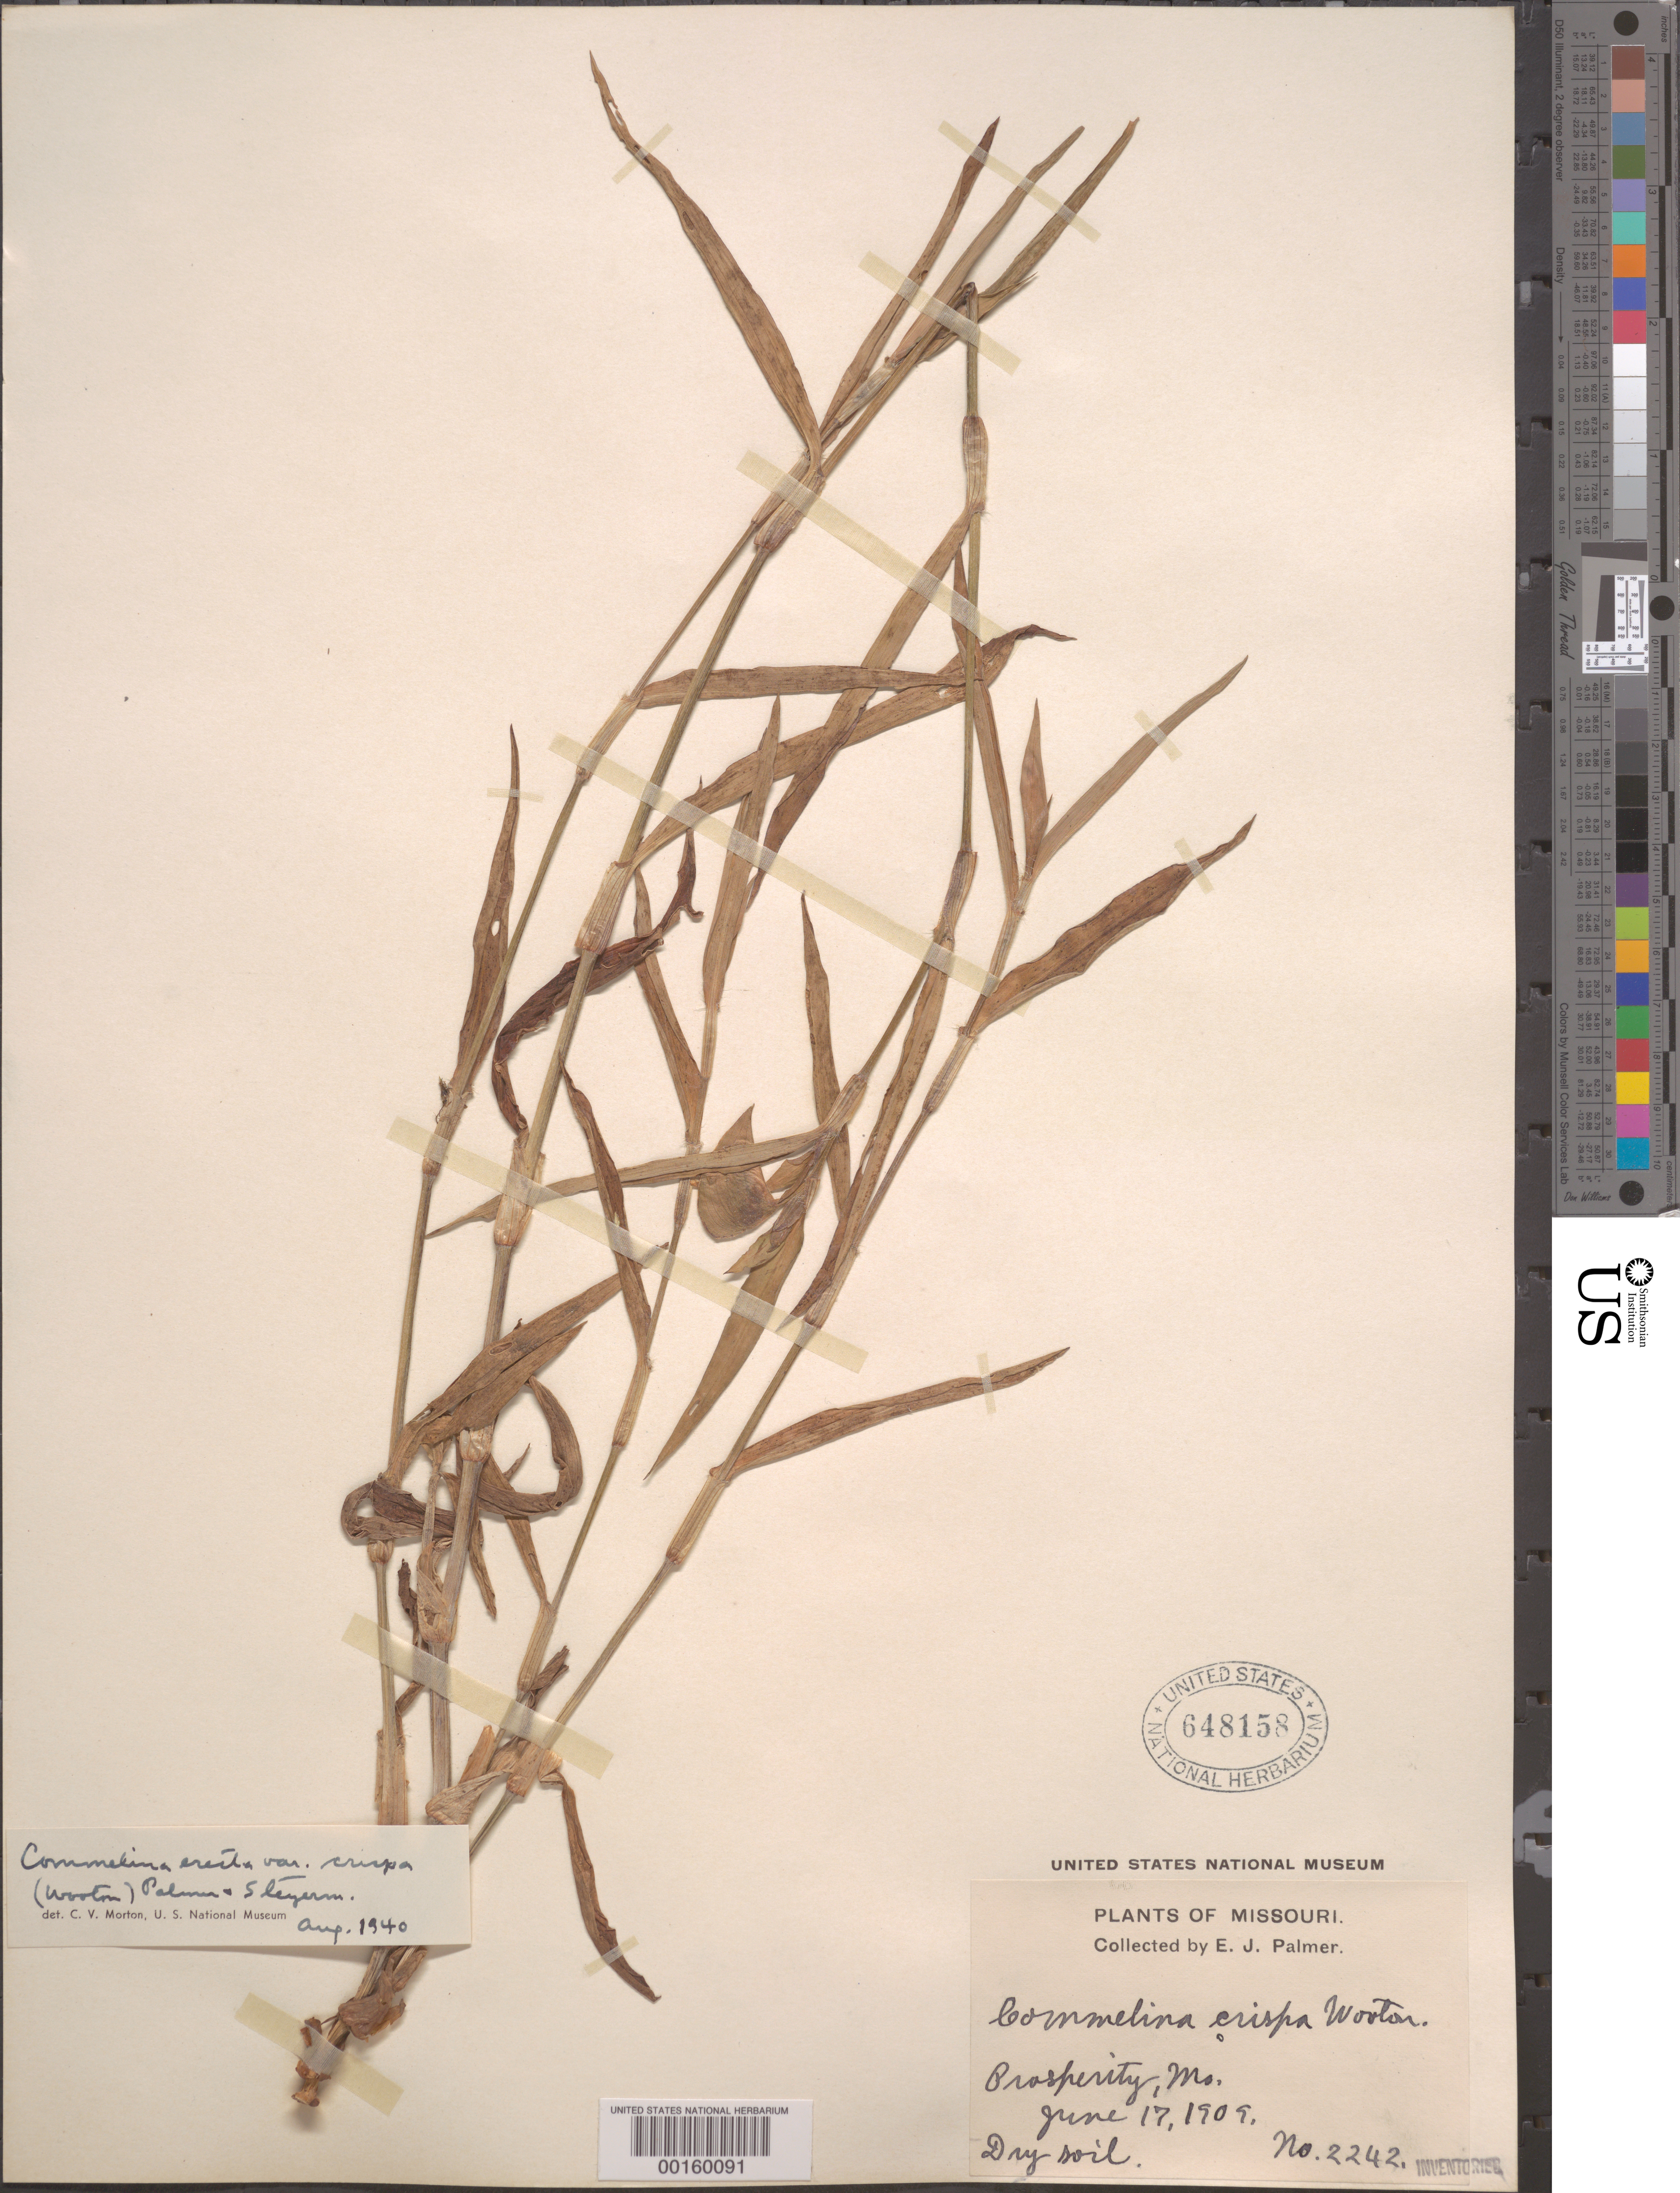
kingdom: Plantae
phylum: Tracheophyta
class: Liliopsida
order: Commelinales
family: Commelinaceae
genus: Commelina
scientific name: Commelina erecta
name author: L.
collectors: E. J. Palmer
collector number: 2242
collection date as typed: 17 Jun 1909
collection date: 1909-06-17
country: United States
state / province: Missouri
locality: Prosperity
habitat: Dry soil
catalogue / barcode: US 648158